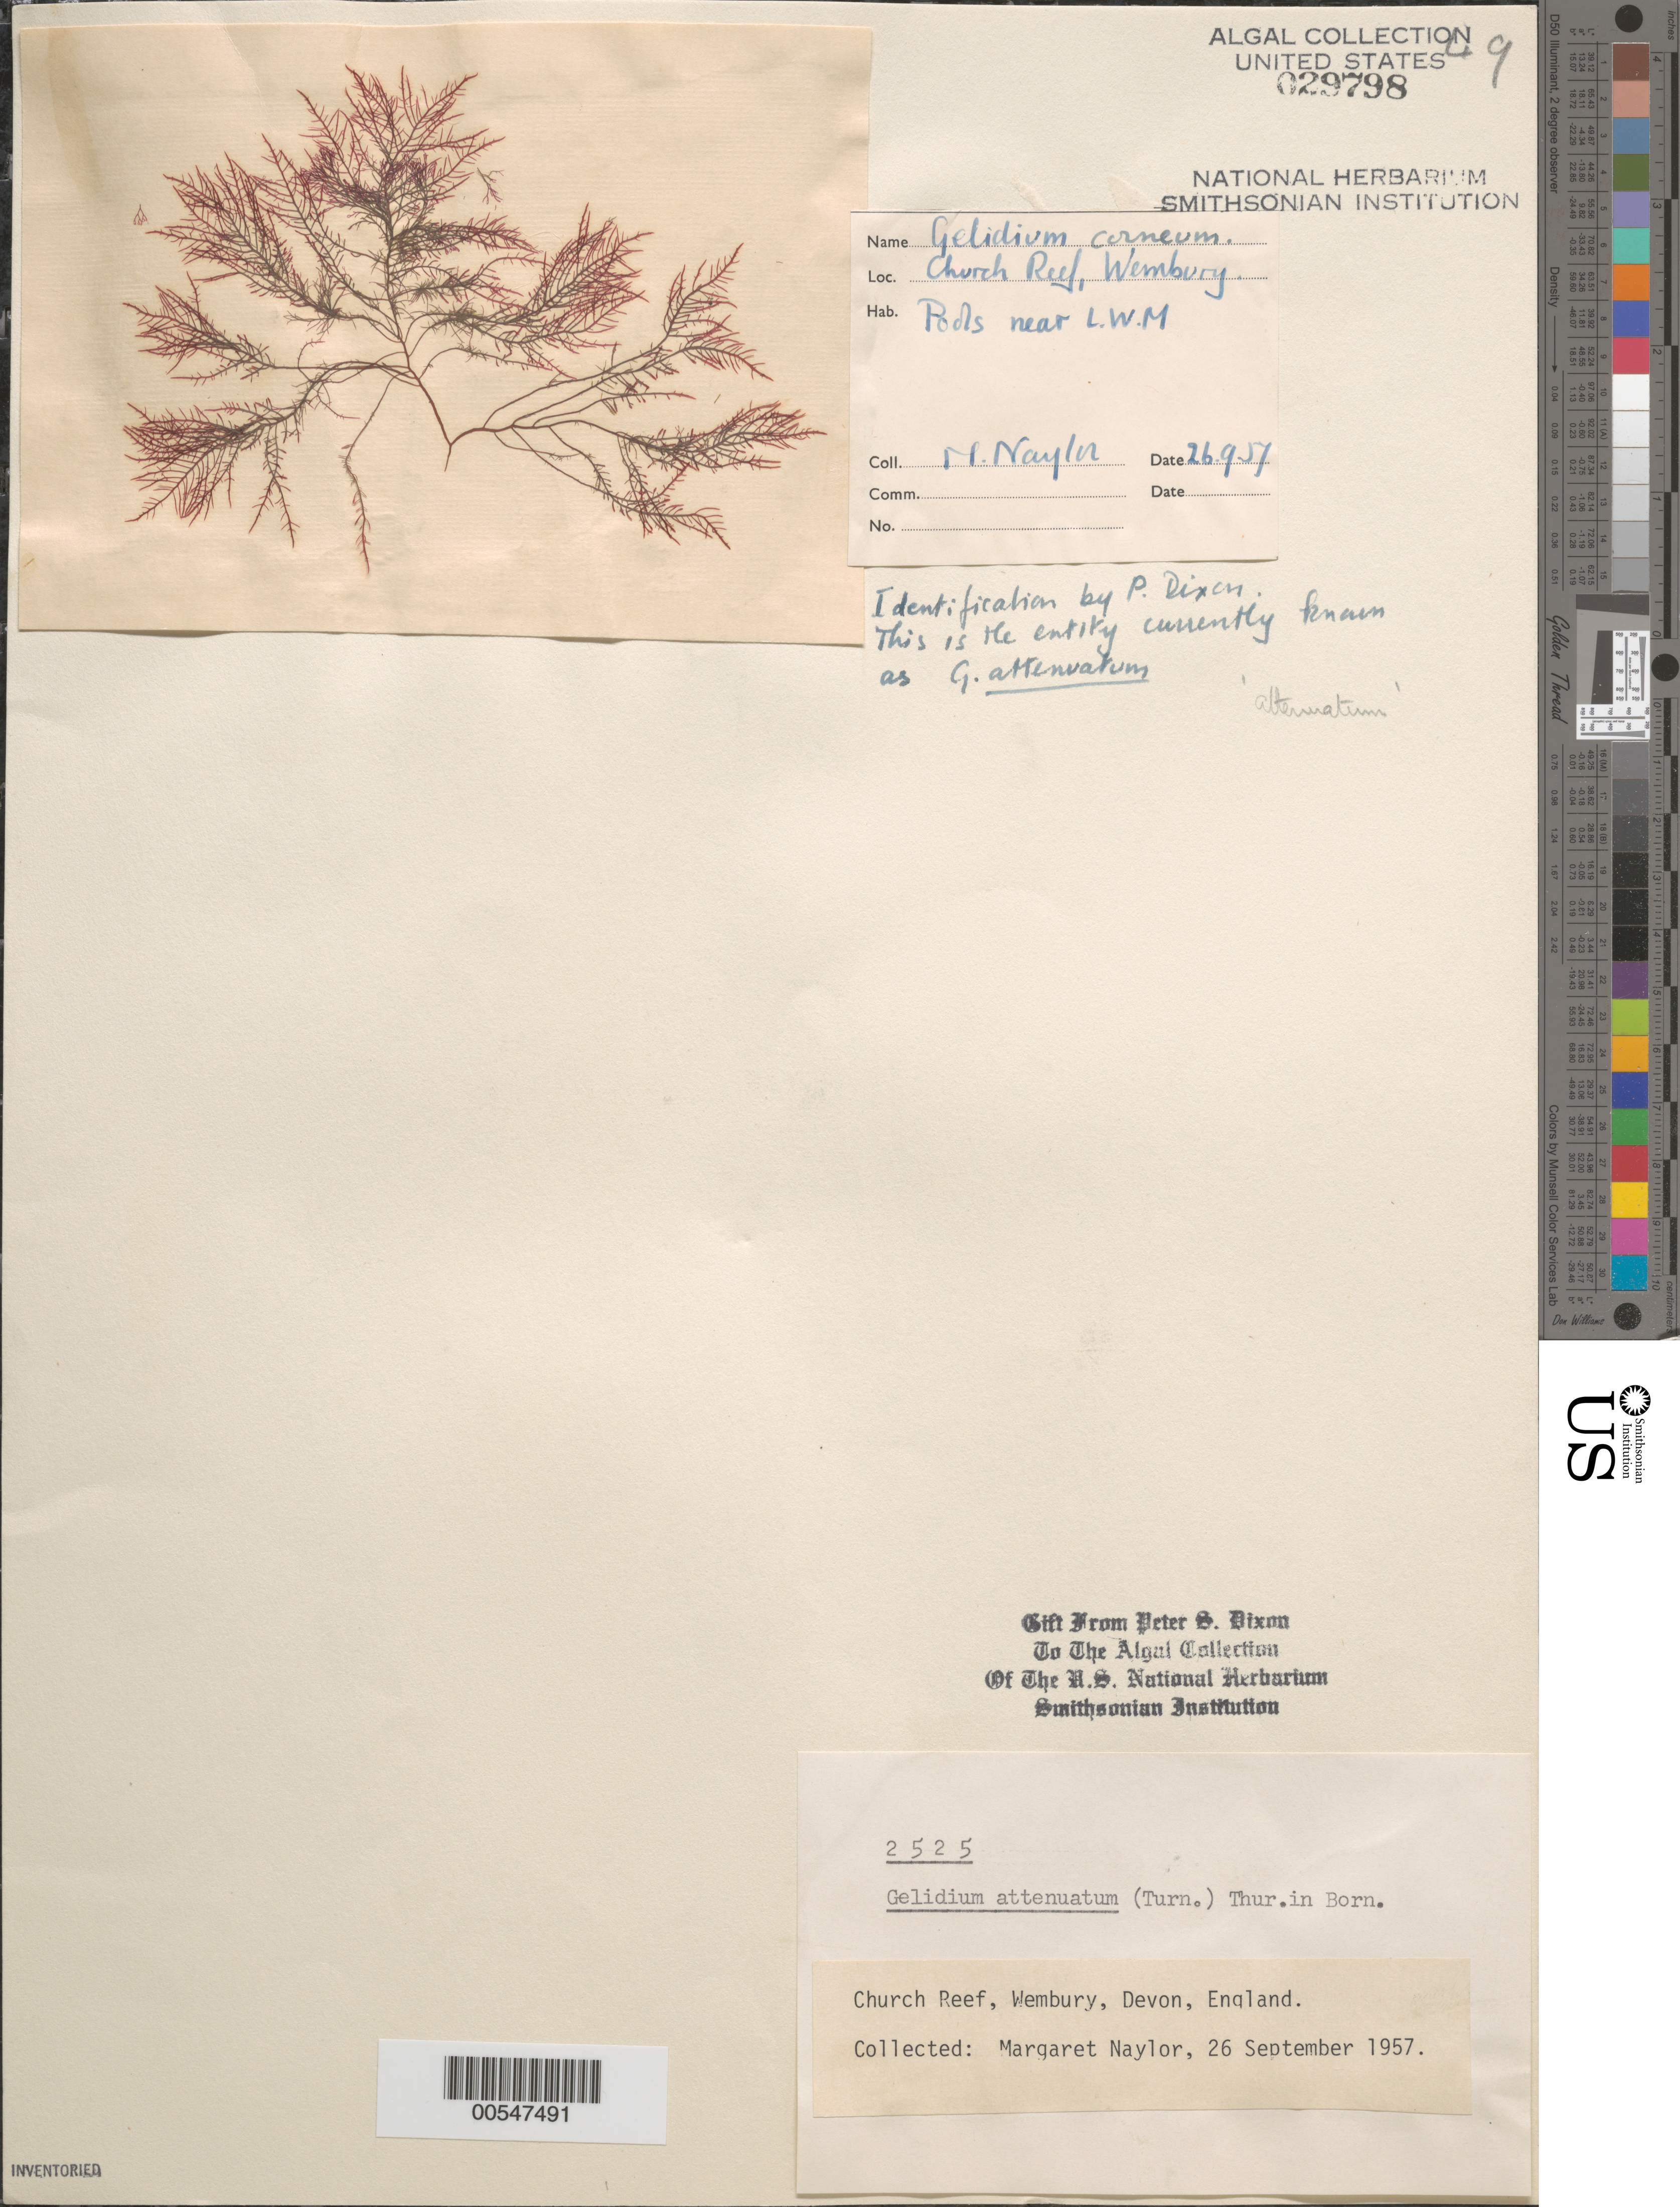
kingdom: Plantae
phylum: Rhodophyta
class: Florideophyceae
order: Gelidiales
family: Gelidiaceae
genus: Gelidium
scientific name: Gelidium attenuatum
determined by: Dixon, P. S.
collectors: M. Roberts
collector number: PSD 2525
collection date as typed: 26 Sep 1957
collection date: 1957-09-26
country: United Kingdom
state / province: England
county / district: Devon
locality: Church Reef, Wembury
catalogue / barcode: US 29798